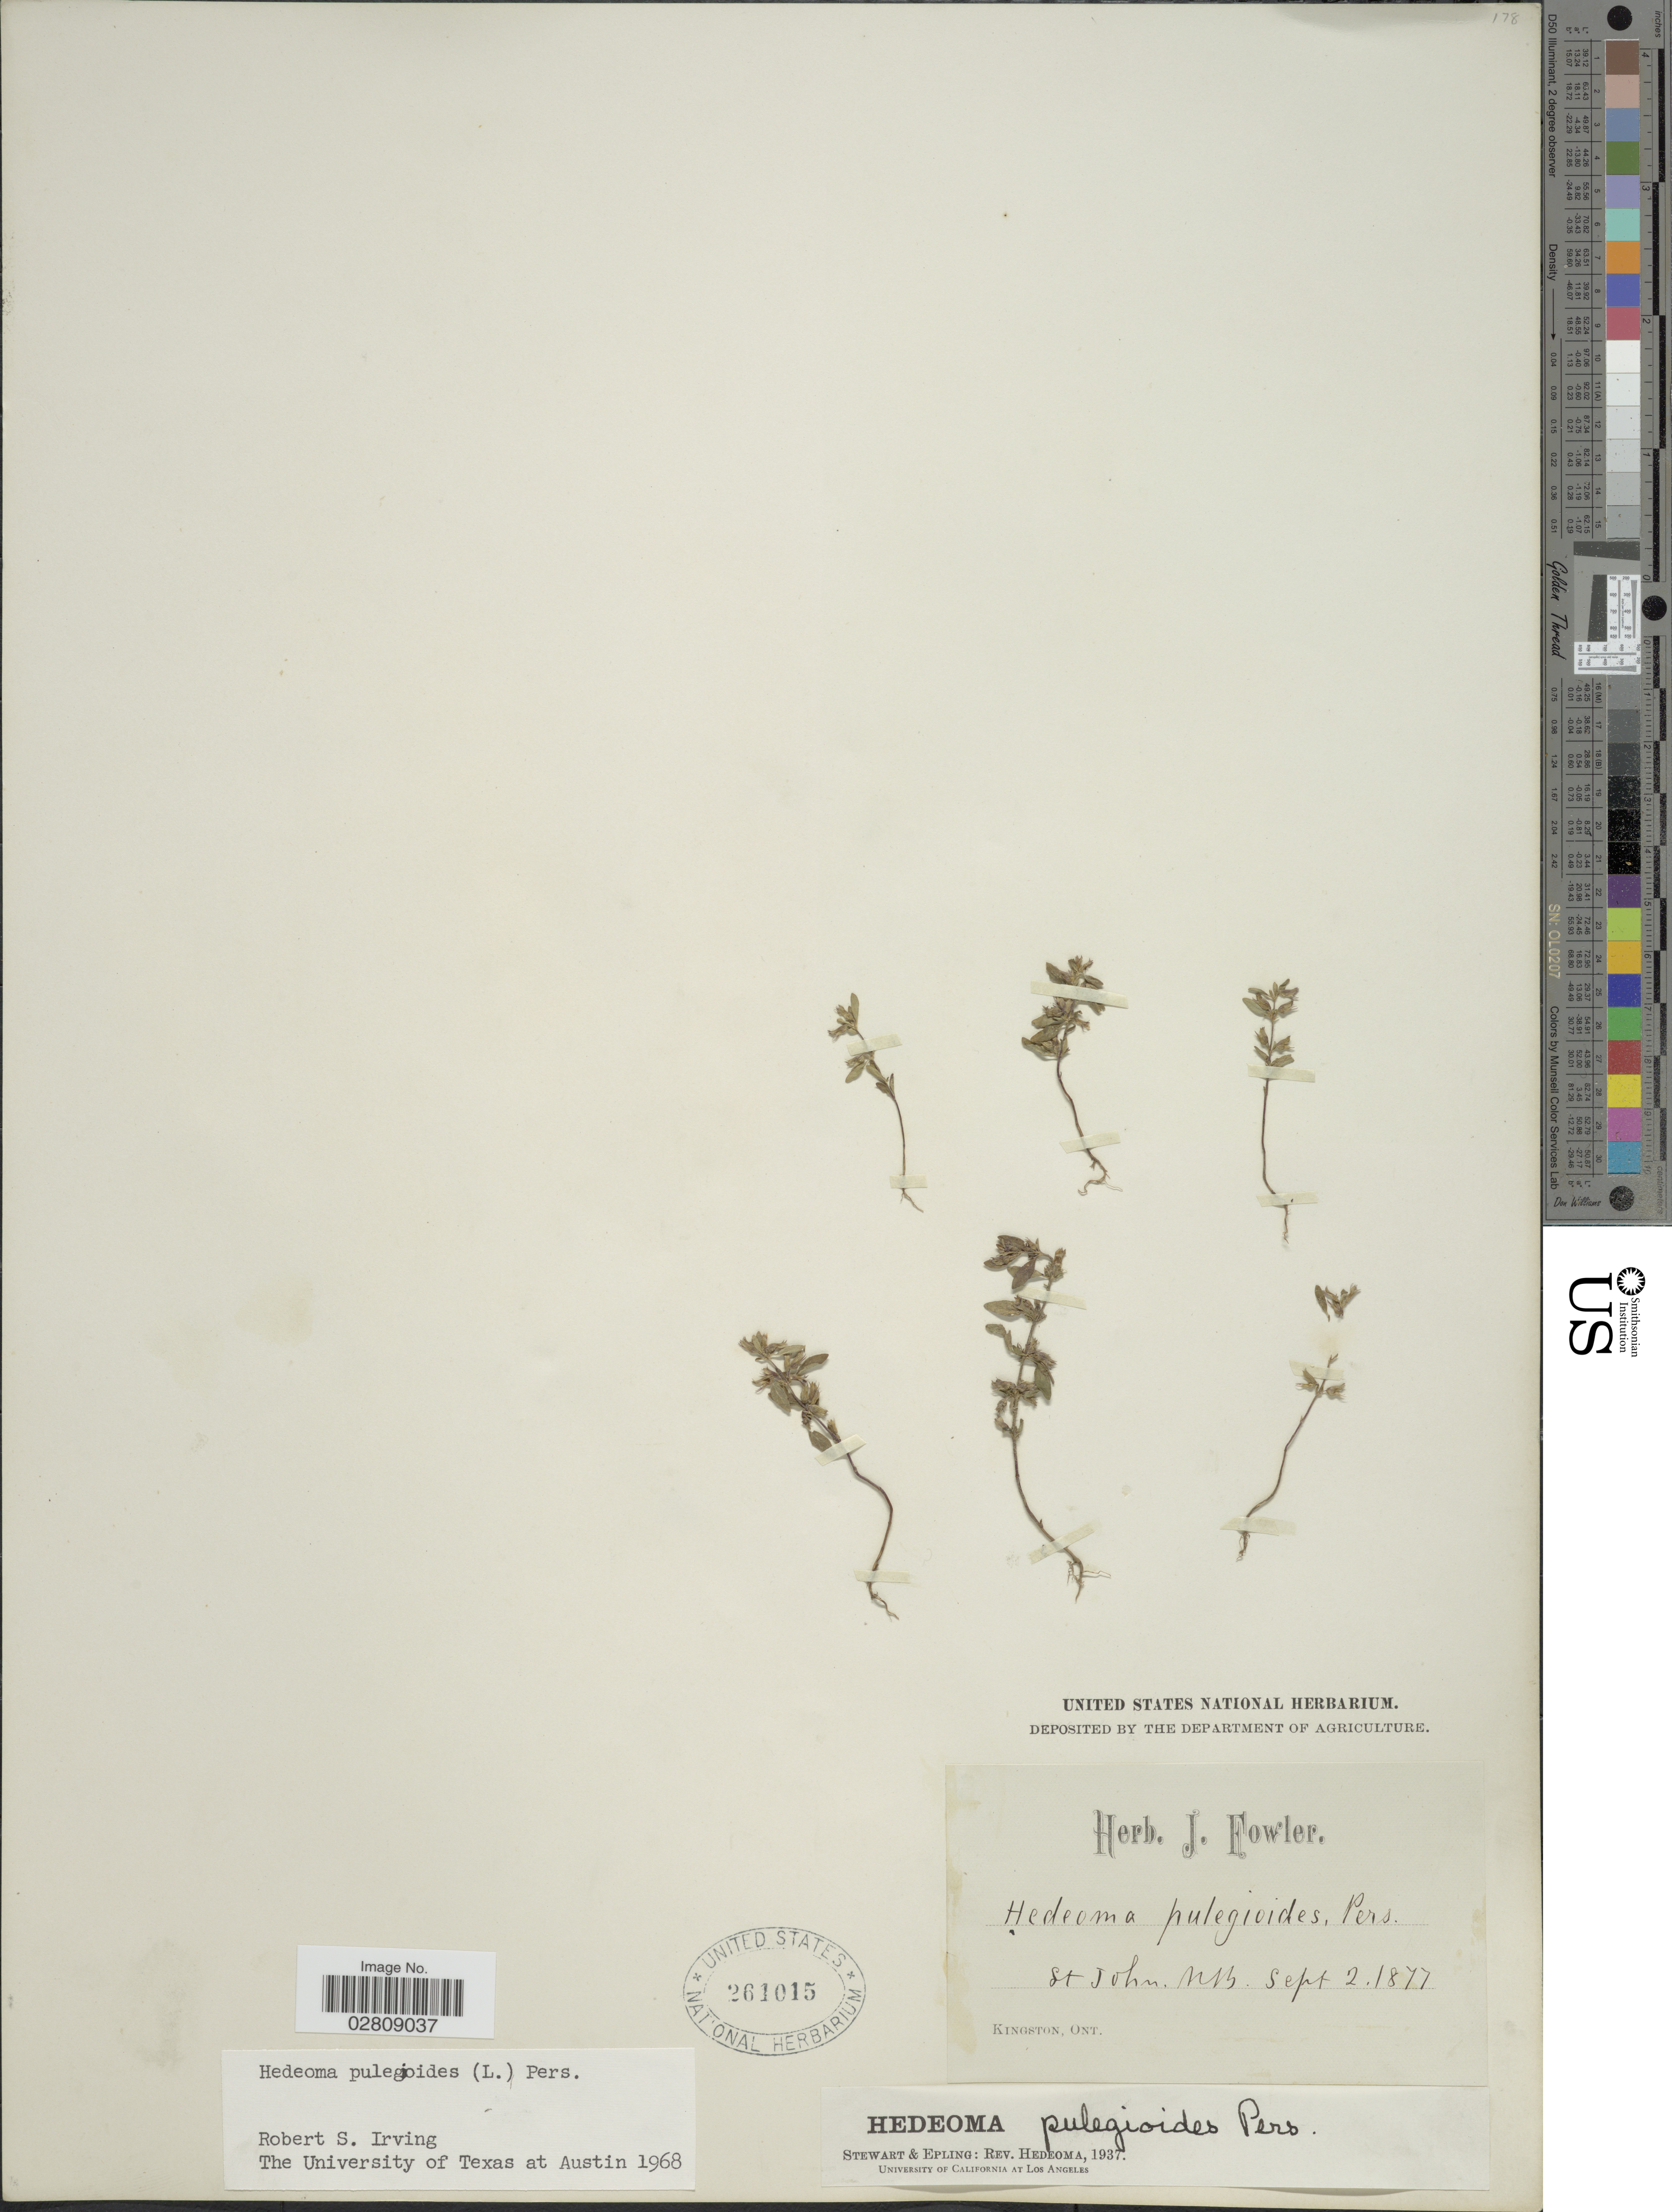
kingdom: Plantae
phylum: Tracheophyta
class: Magnoliopsida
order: Lamiales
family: Lamiaceae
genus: Hedeoma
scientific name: Hedeoma pulegioides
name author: (L.) Pers.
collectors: ex herb. J. Fowler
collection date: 1877-09-02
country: Canada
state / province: New Brunswick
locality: St. John.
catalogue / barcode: US 261015